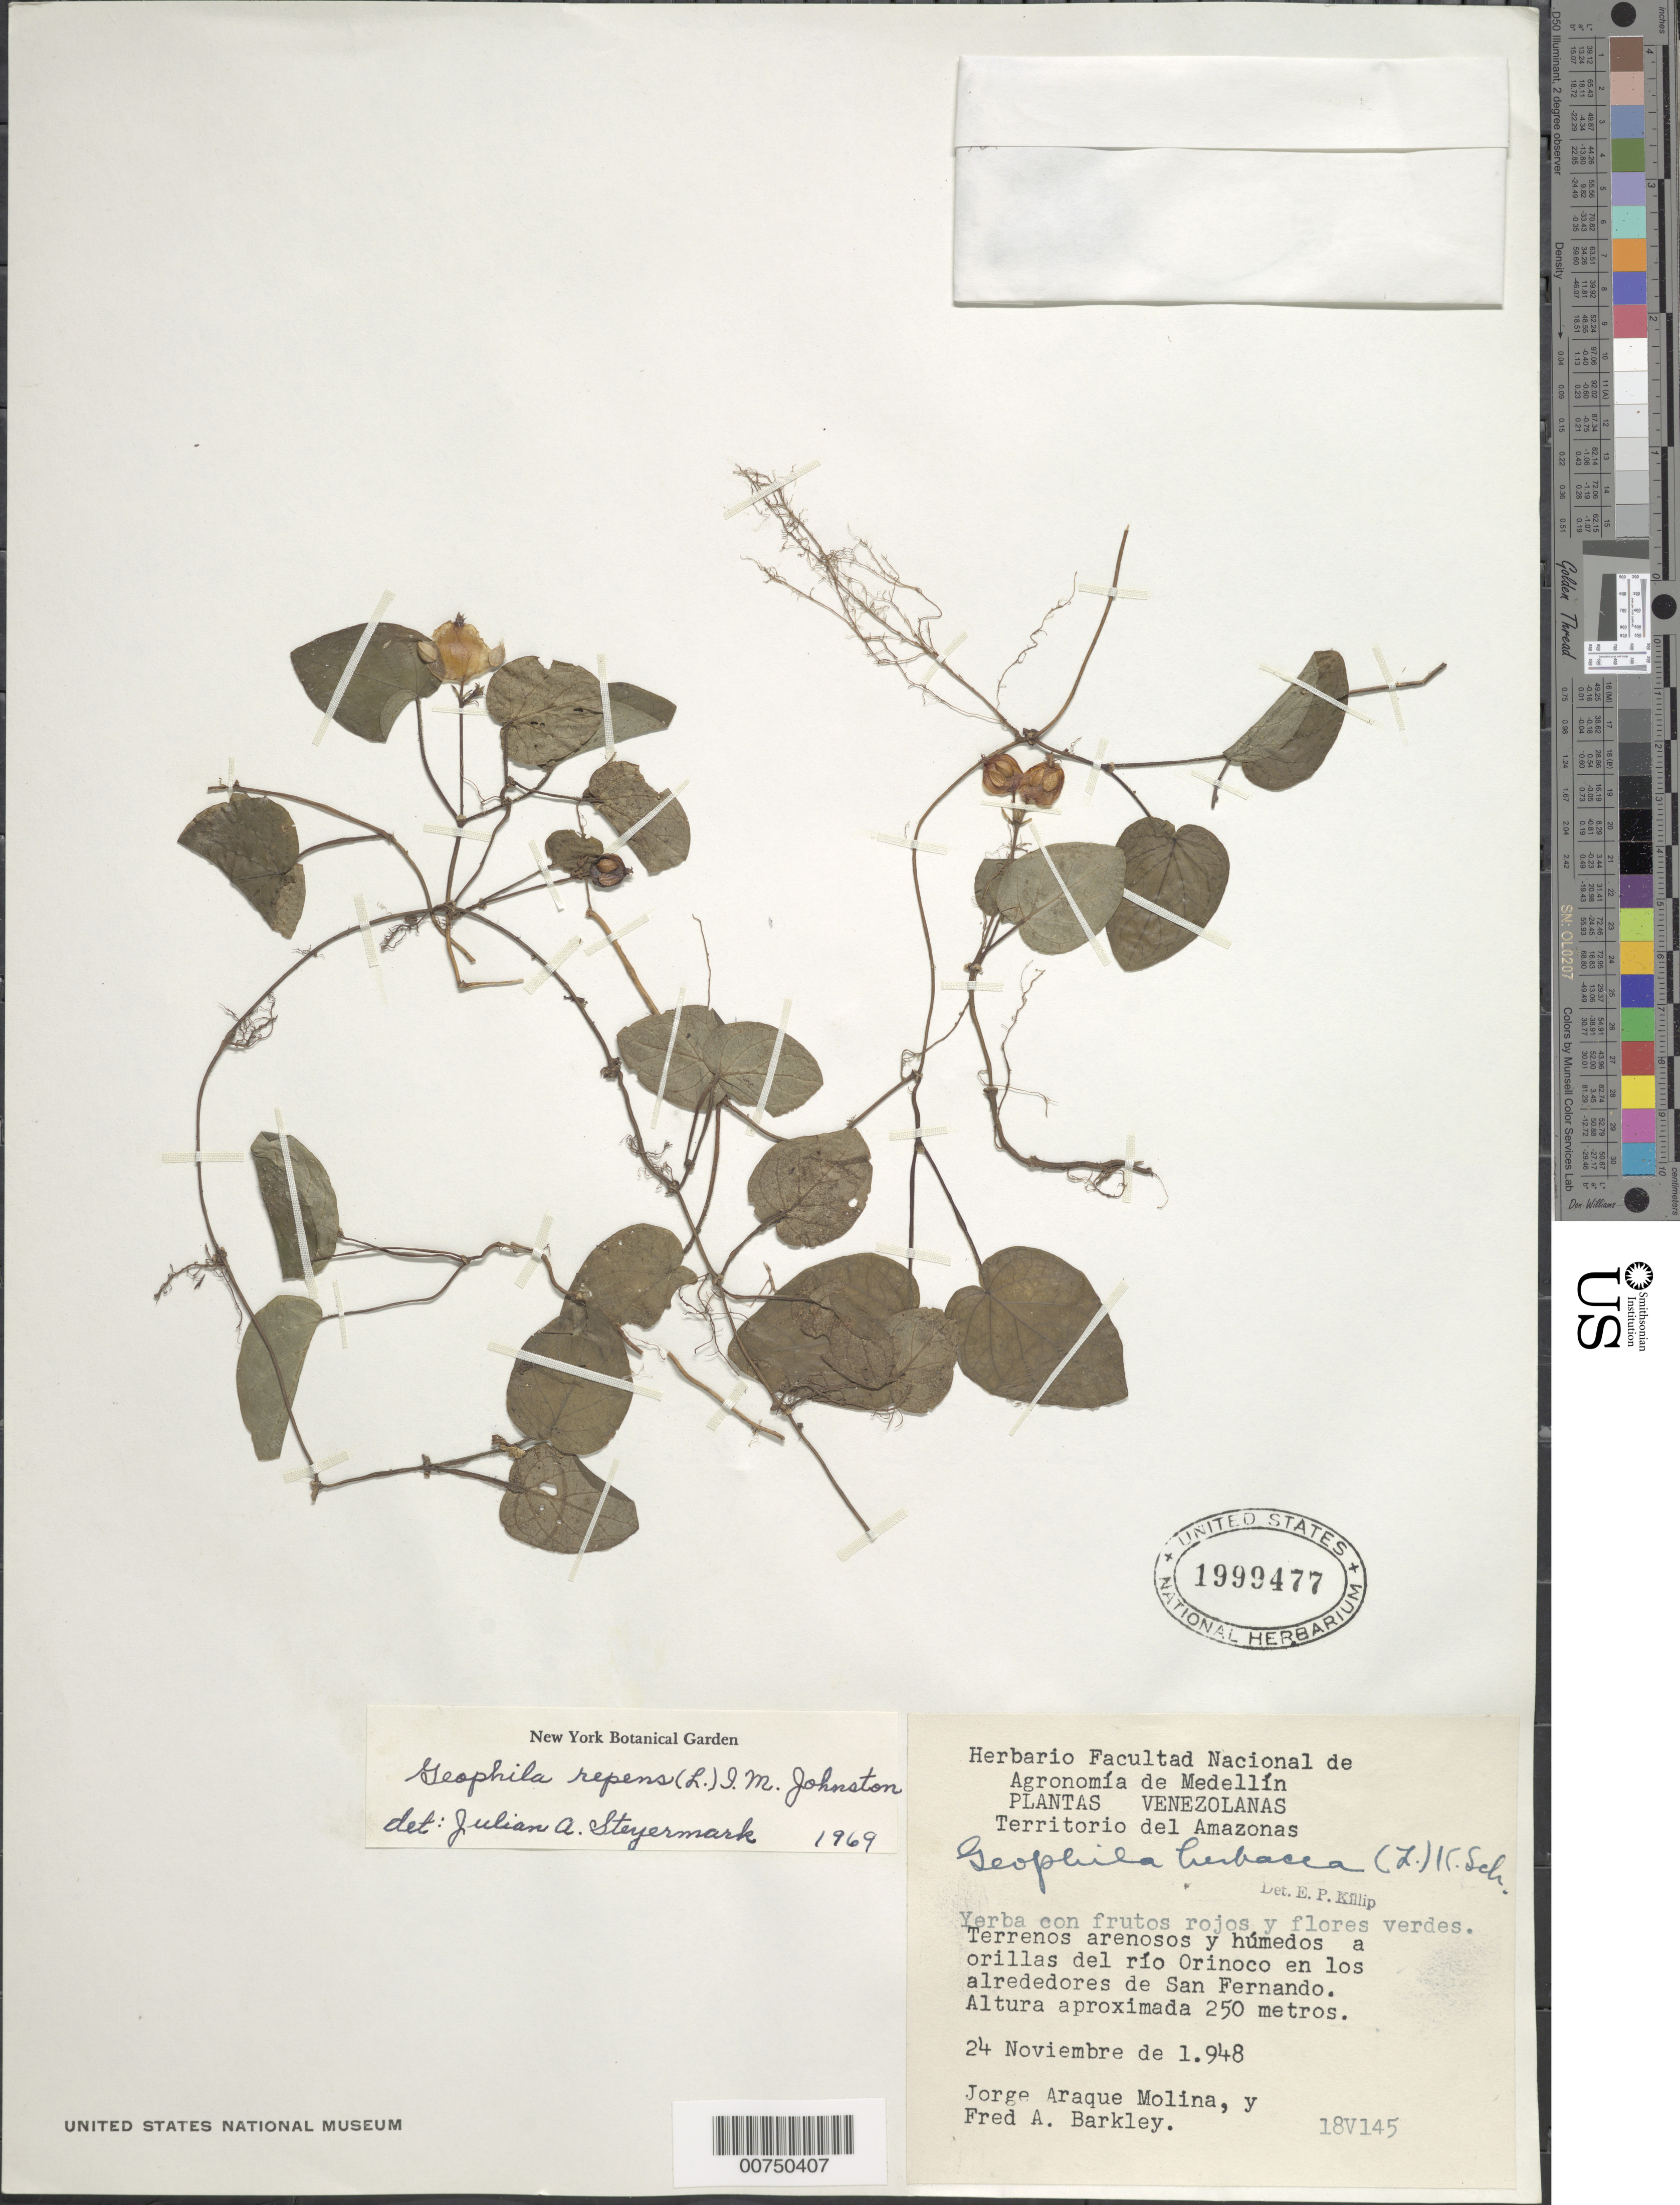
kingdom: Plantae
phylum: Tracheophyta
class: Magnoliopsida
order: Gentianales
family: Rubiaceae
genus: Geophila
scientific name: Geophila repens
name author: (L.) I.M. Johnst.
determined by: Steyermark, Julian A., (VEN)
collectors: J. A. Molina & F. A. Barkley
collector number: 18v 145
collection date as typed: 24-Nov-48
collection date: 1948-11-24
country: Venezuela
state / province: Amazonas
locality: Río Orinoco en los alrededores de San Fernando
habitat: Terrenos arenosos y humedos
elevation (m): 250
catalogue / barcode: US 1999477